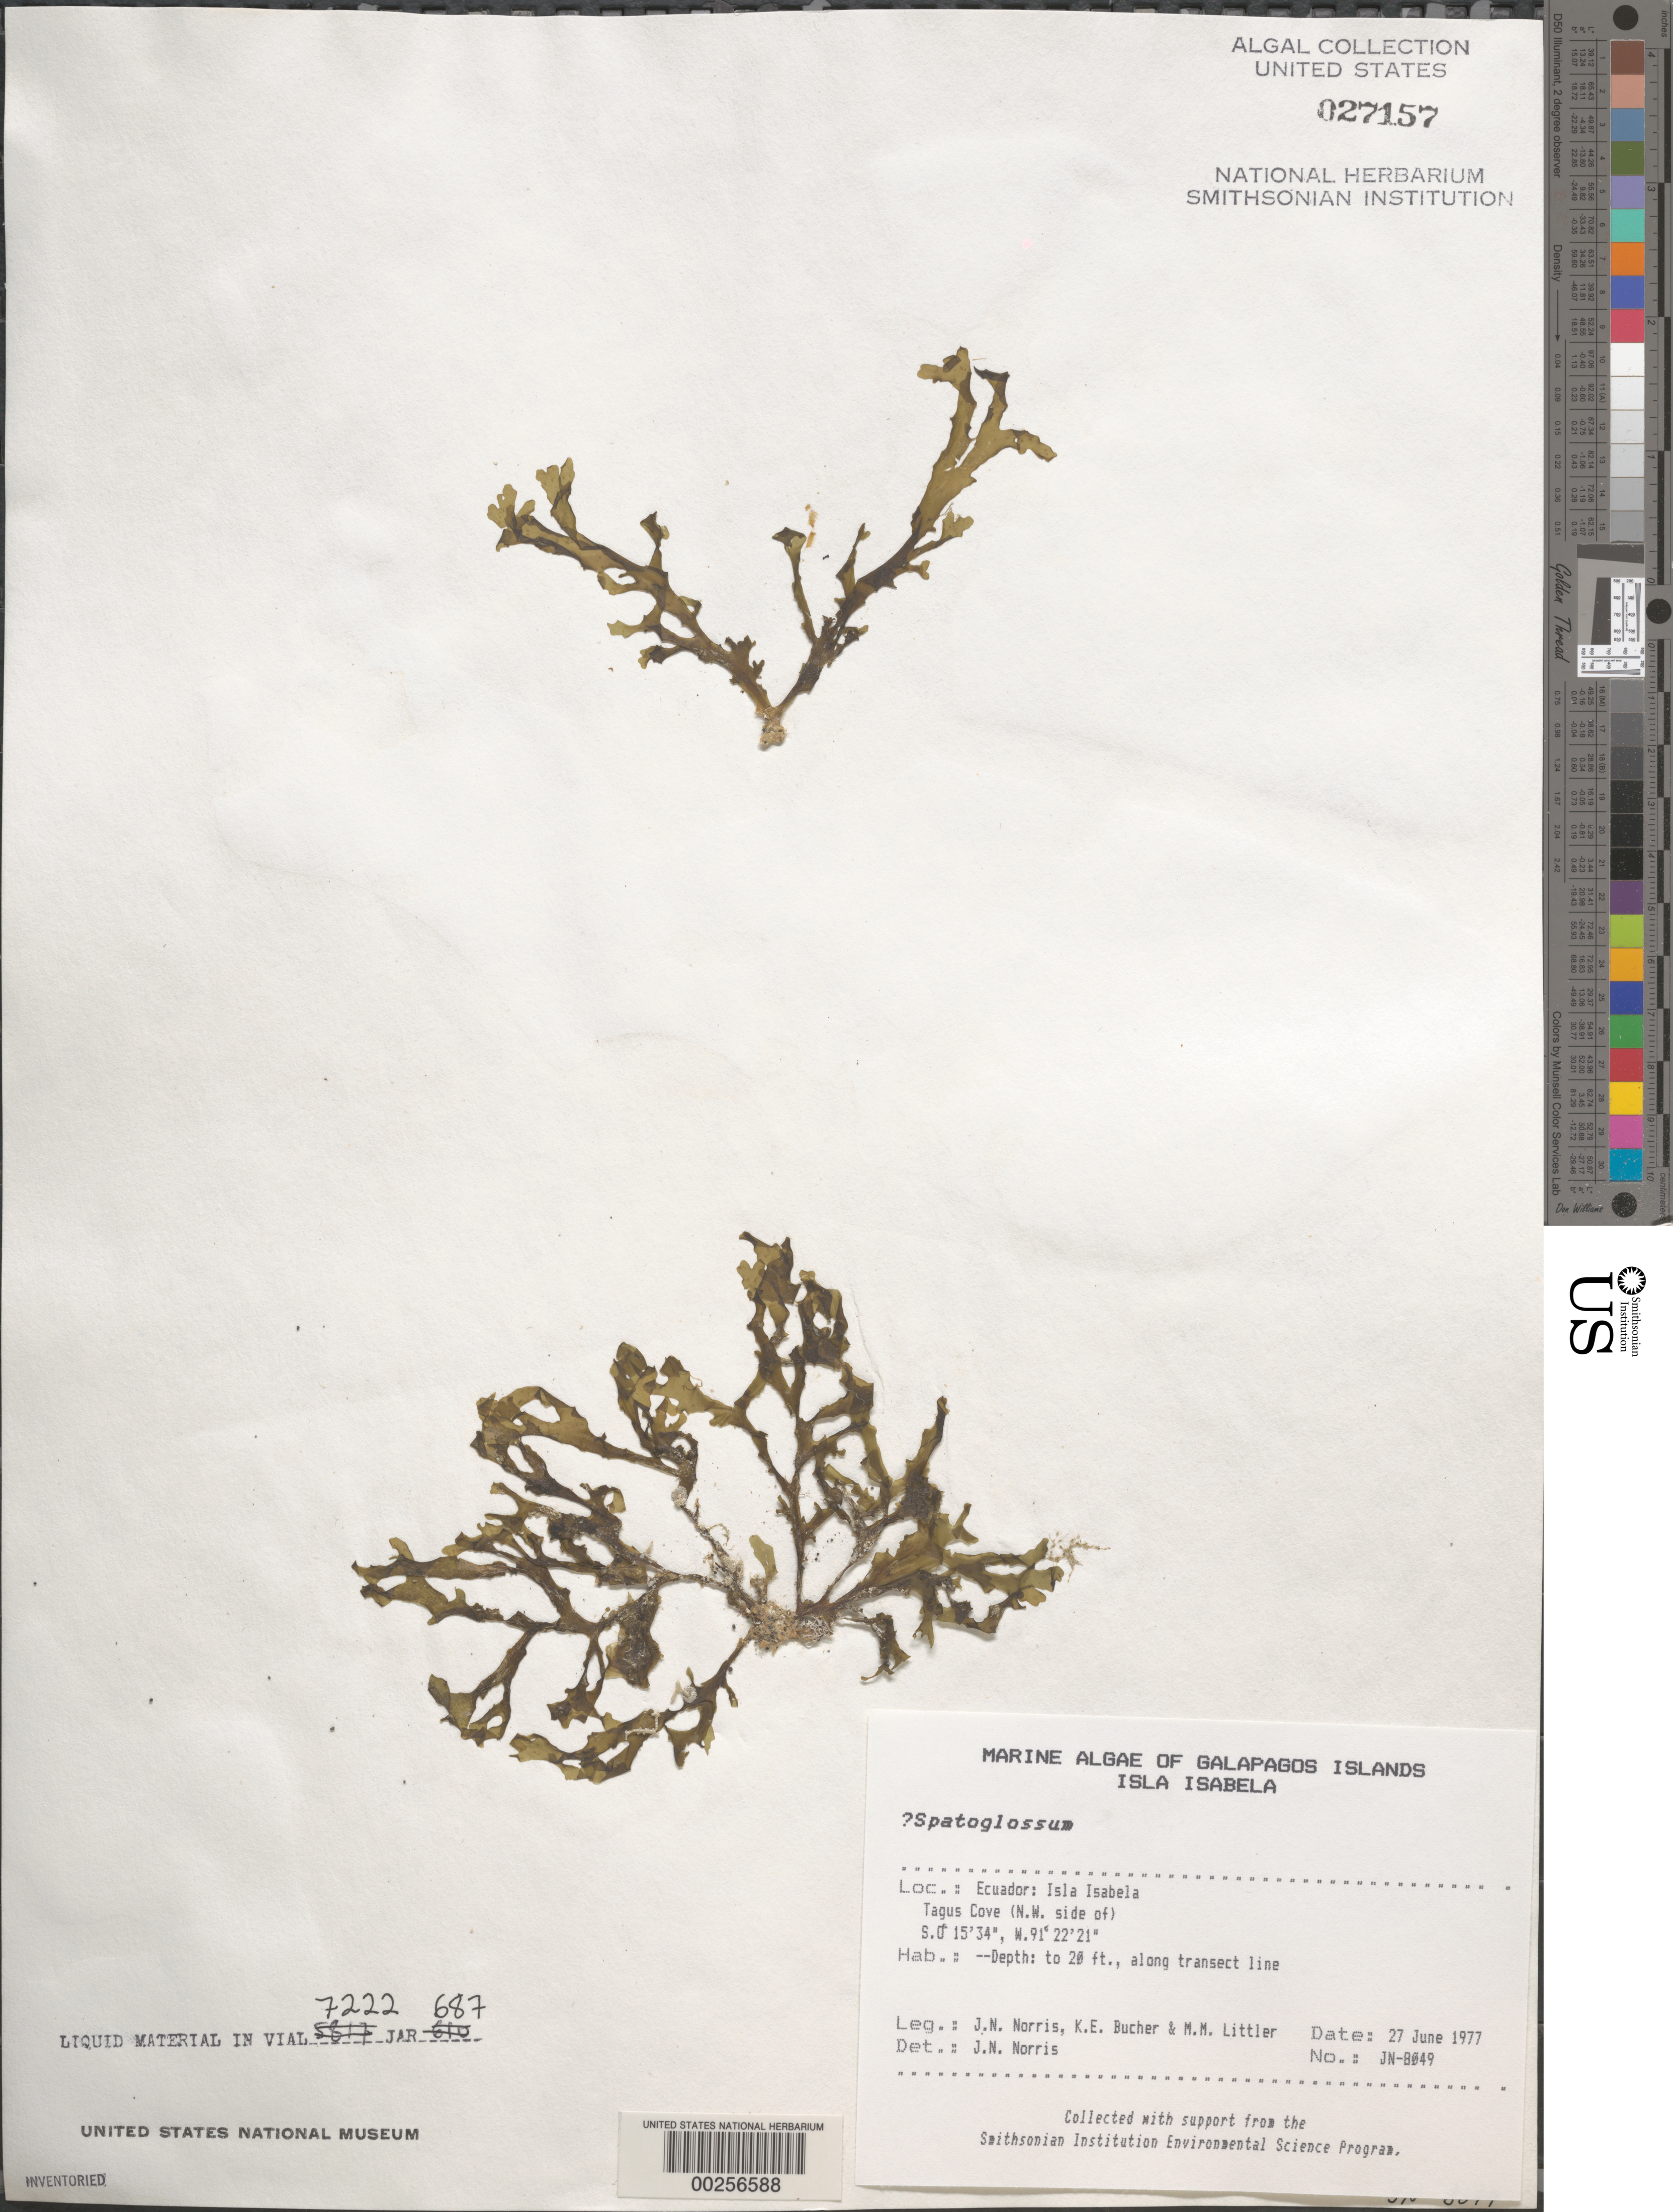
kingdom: Chromista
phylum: Ochrophyta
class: Phaeophyceae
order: Dictyotales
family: Dictyotaceae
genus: Spatoglossum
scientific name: Spatoglossum sp.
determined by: Norris, James N.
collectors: J. N. Norris, K. E. Bucher & M. M. Littler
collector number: JN-8049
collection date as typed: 27 Jun 1977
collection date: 1977-06-27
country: Ecuador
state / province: Colón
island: Isabela [Albemarle]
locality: Tagus Cove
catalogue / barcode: US 27157